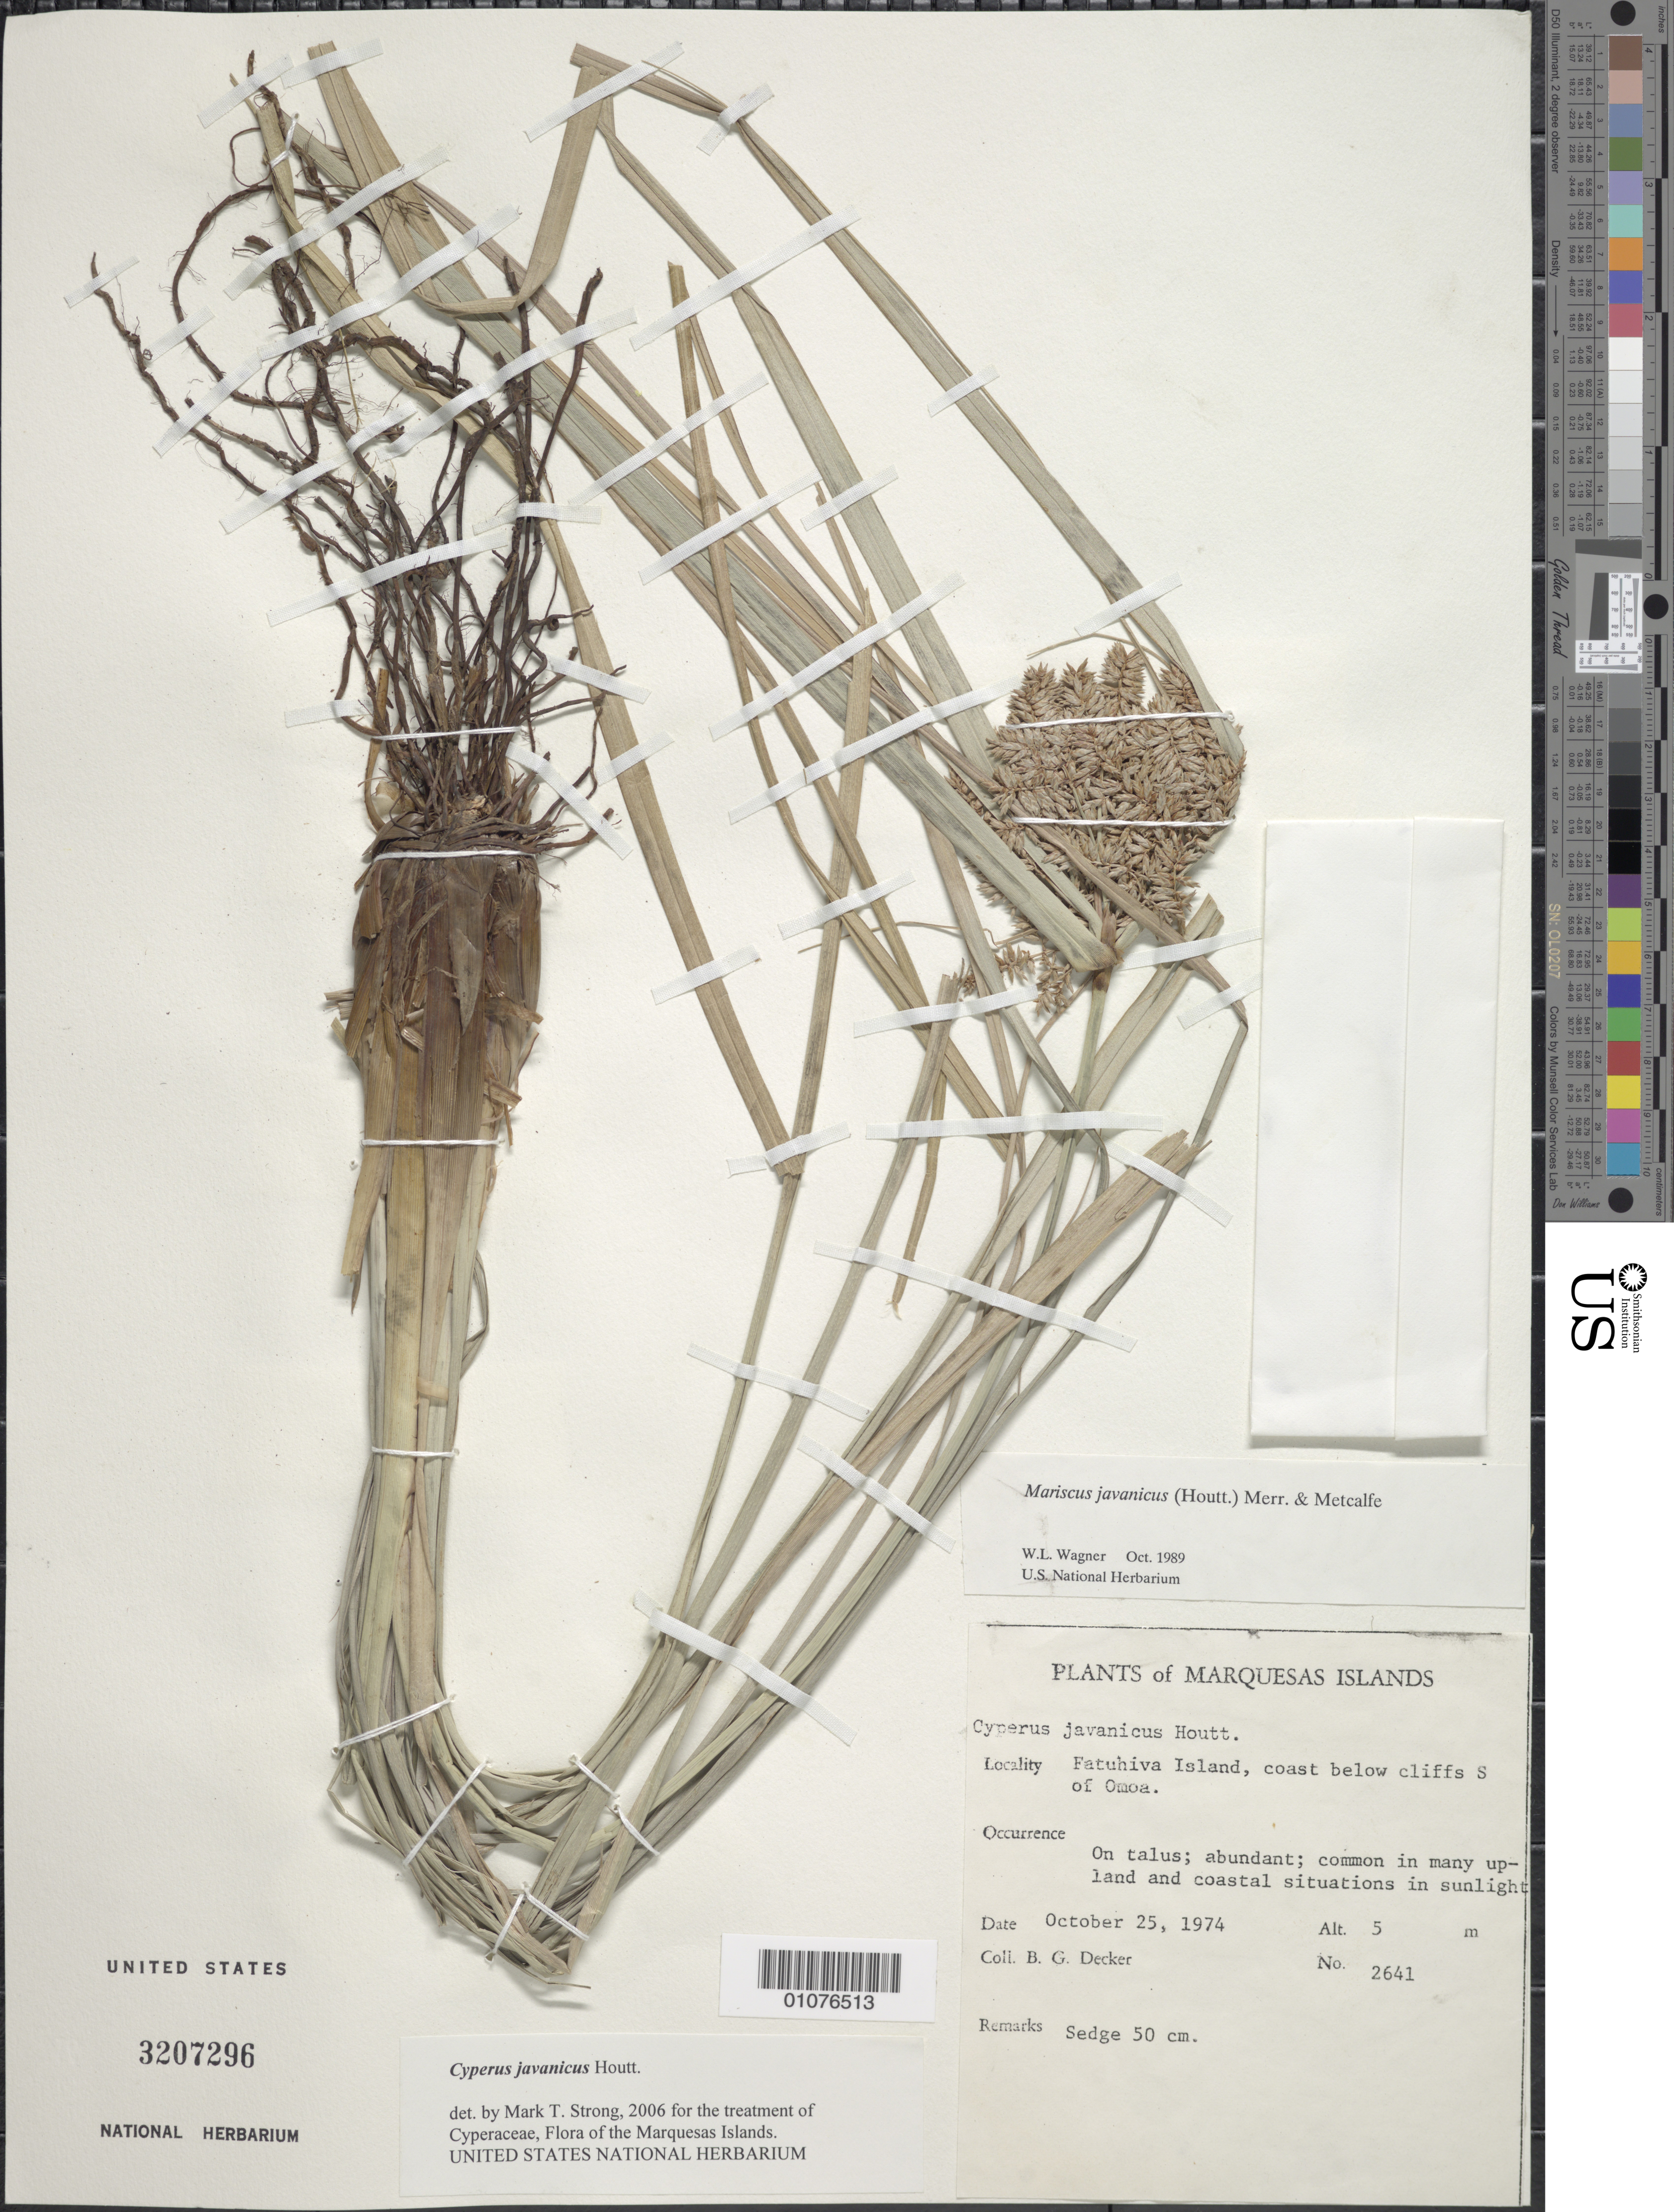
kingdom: Plantae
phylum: Tracheophyta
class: Liliopsida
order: Poales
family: Cyperaceae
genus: Cyperus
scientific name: Cyperus javanicus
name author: Houtt.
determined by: Strong, M. T., (US), Smithsonian Institution - National Museum of Natural History (UNITED STATES)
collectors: B. G. Decker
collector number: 2641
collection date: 1974-10-25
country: French Polynesia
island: Fatu Hiva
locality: coast below cliffs S of 'Omo'a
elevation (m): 5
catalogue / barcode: US 3207296